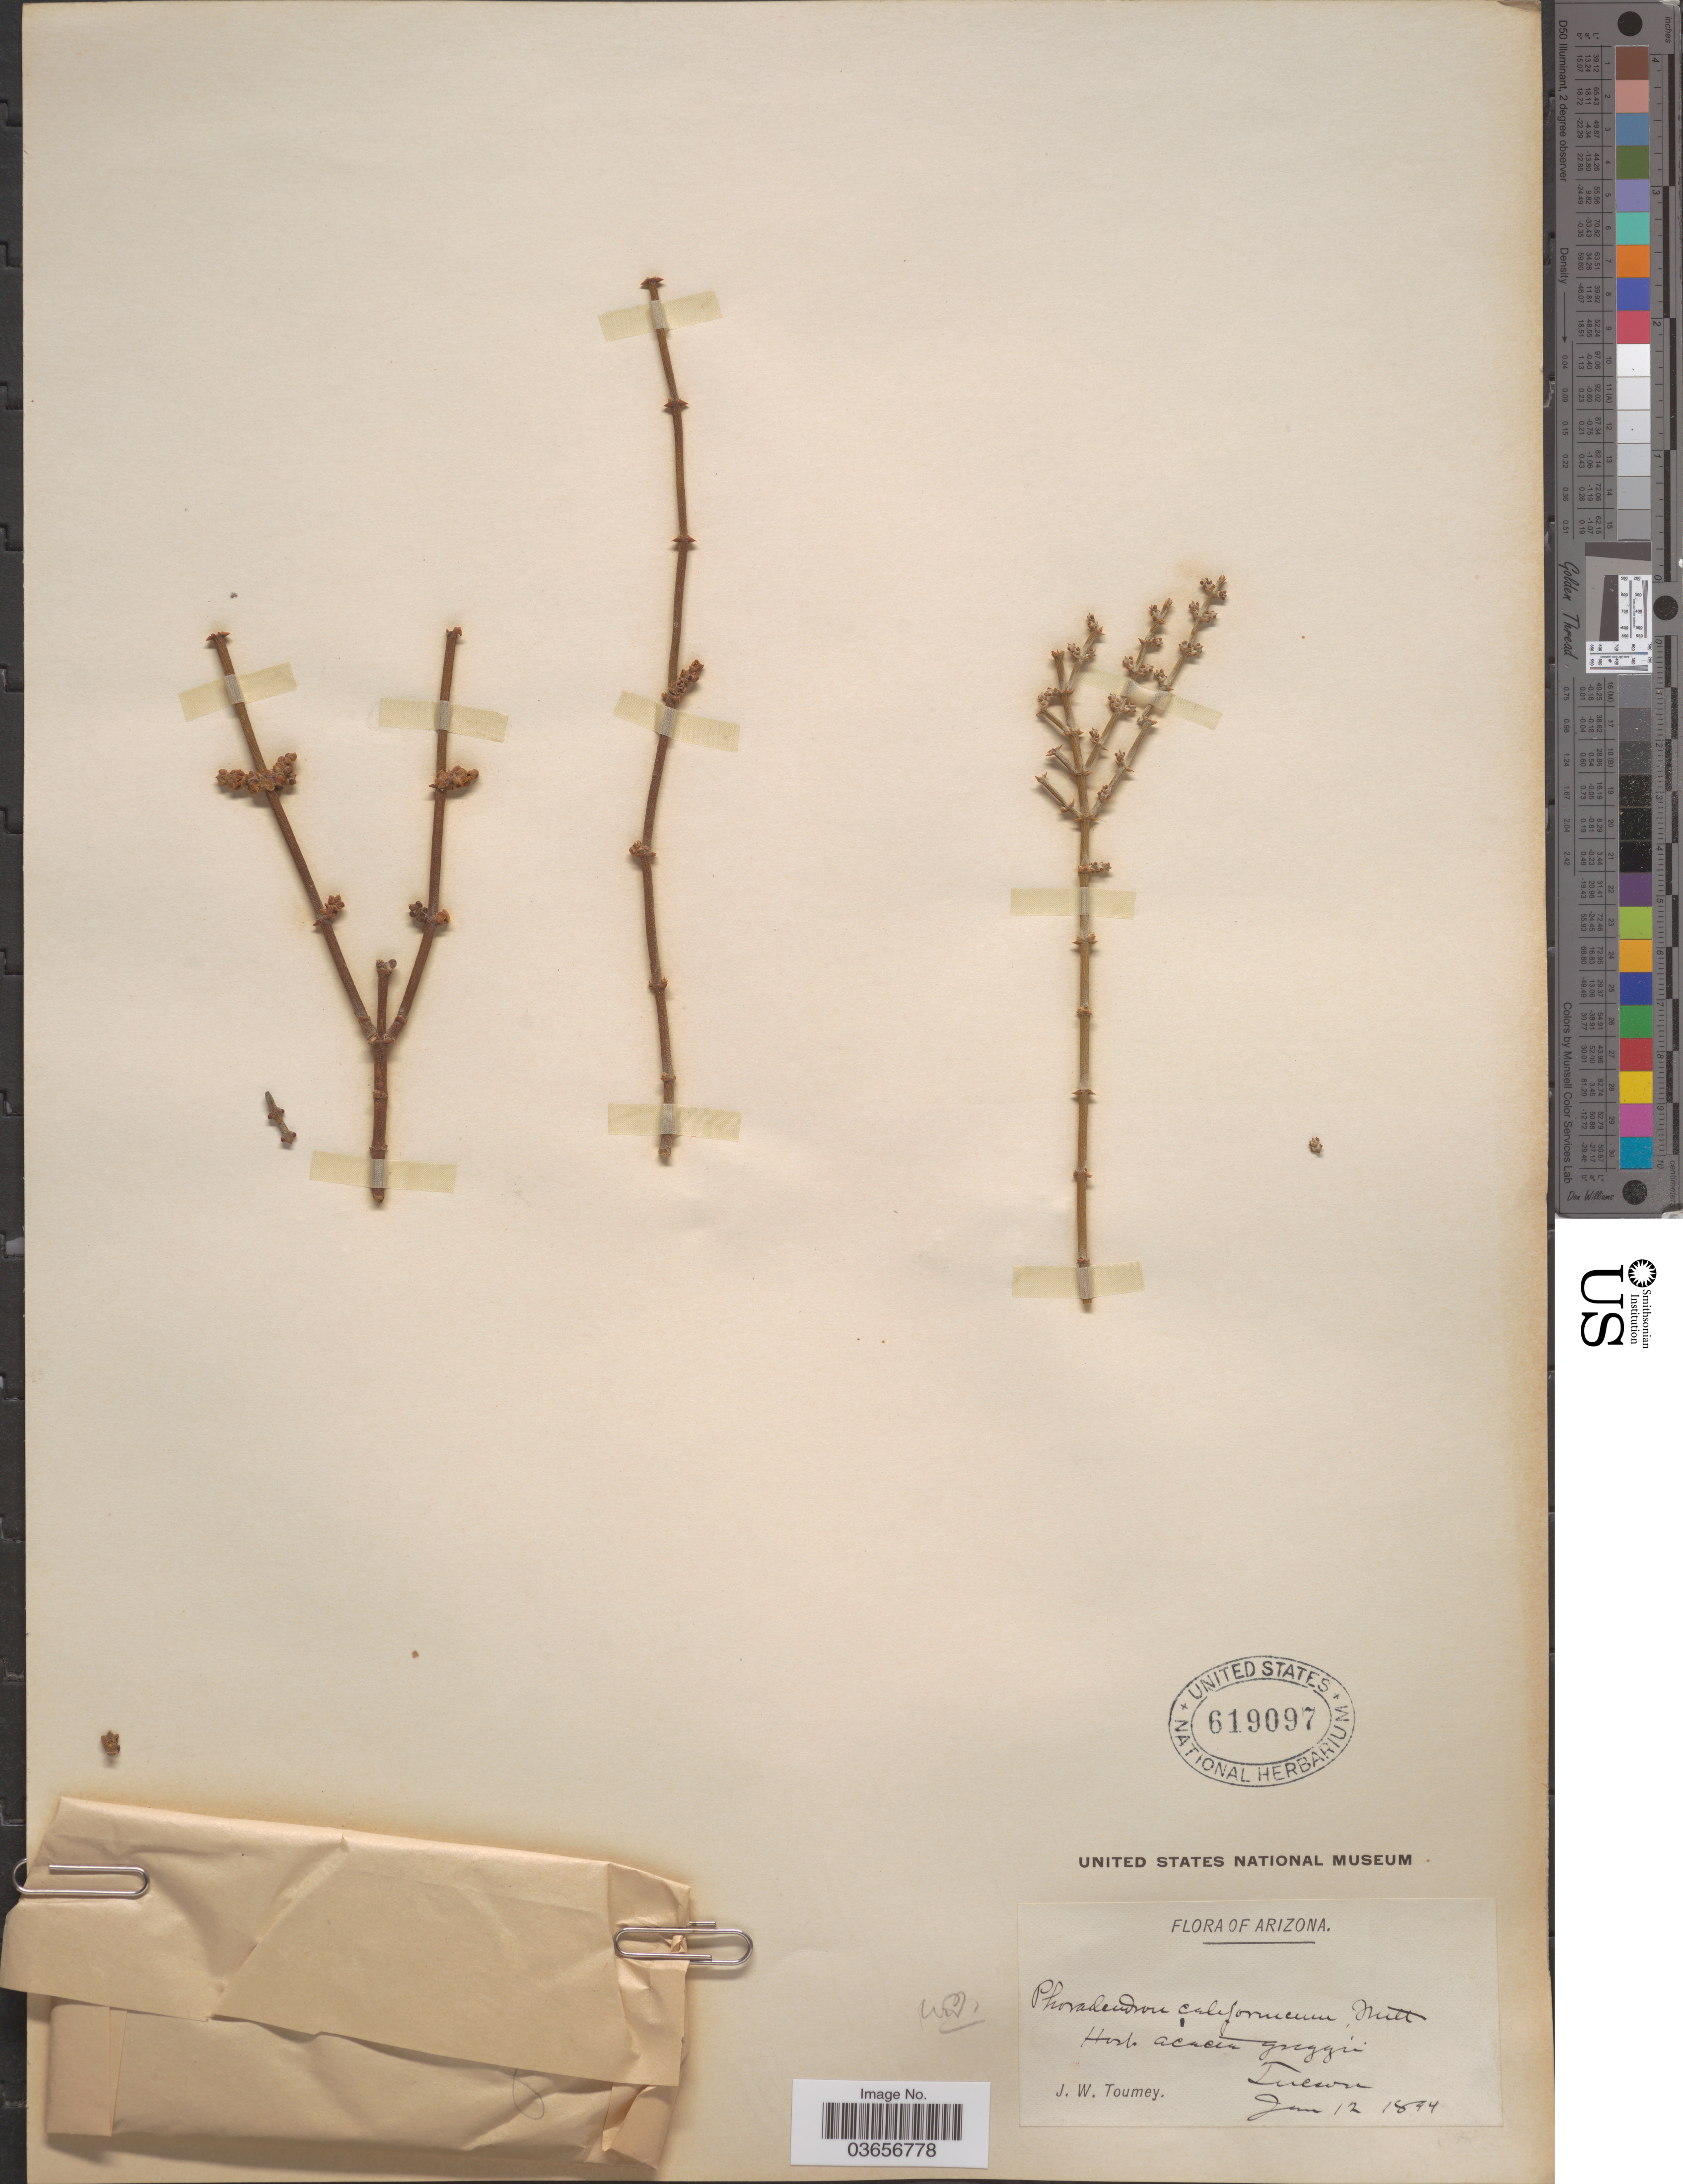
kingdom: Plantae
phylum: Tracheophyta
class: Magnoliopsida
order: Santalales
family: Viscaceae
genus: Phoradendron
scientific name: Phoradendron californicum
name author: Nutt.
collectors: J. W. Toumey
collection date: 1894-06-12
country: United States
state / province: Arizona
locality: Tucson.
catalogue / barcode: US 619097